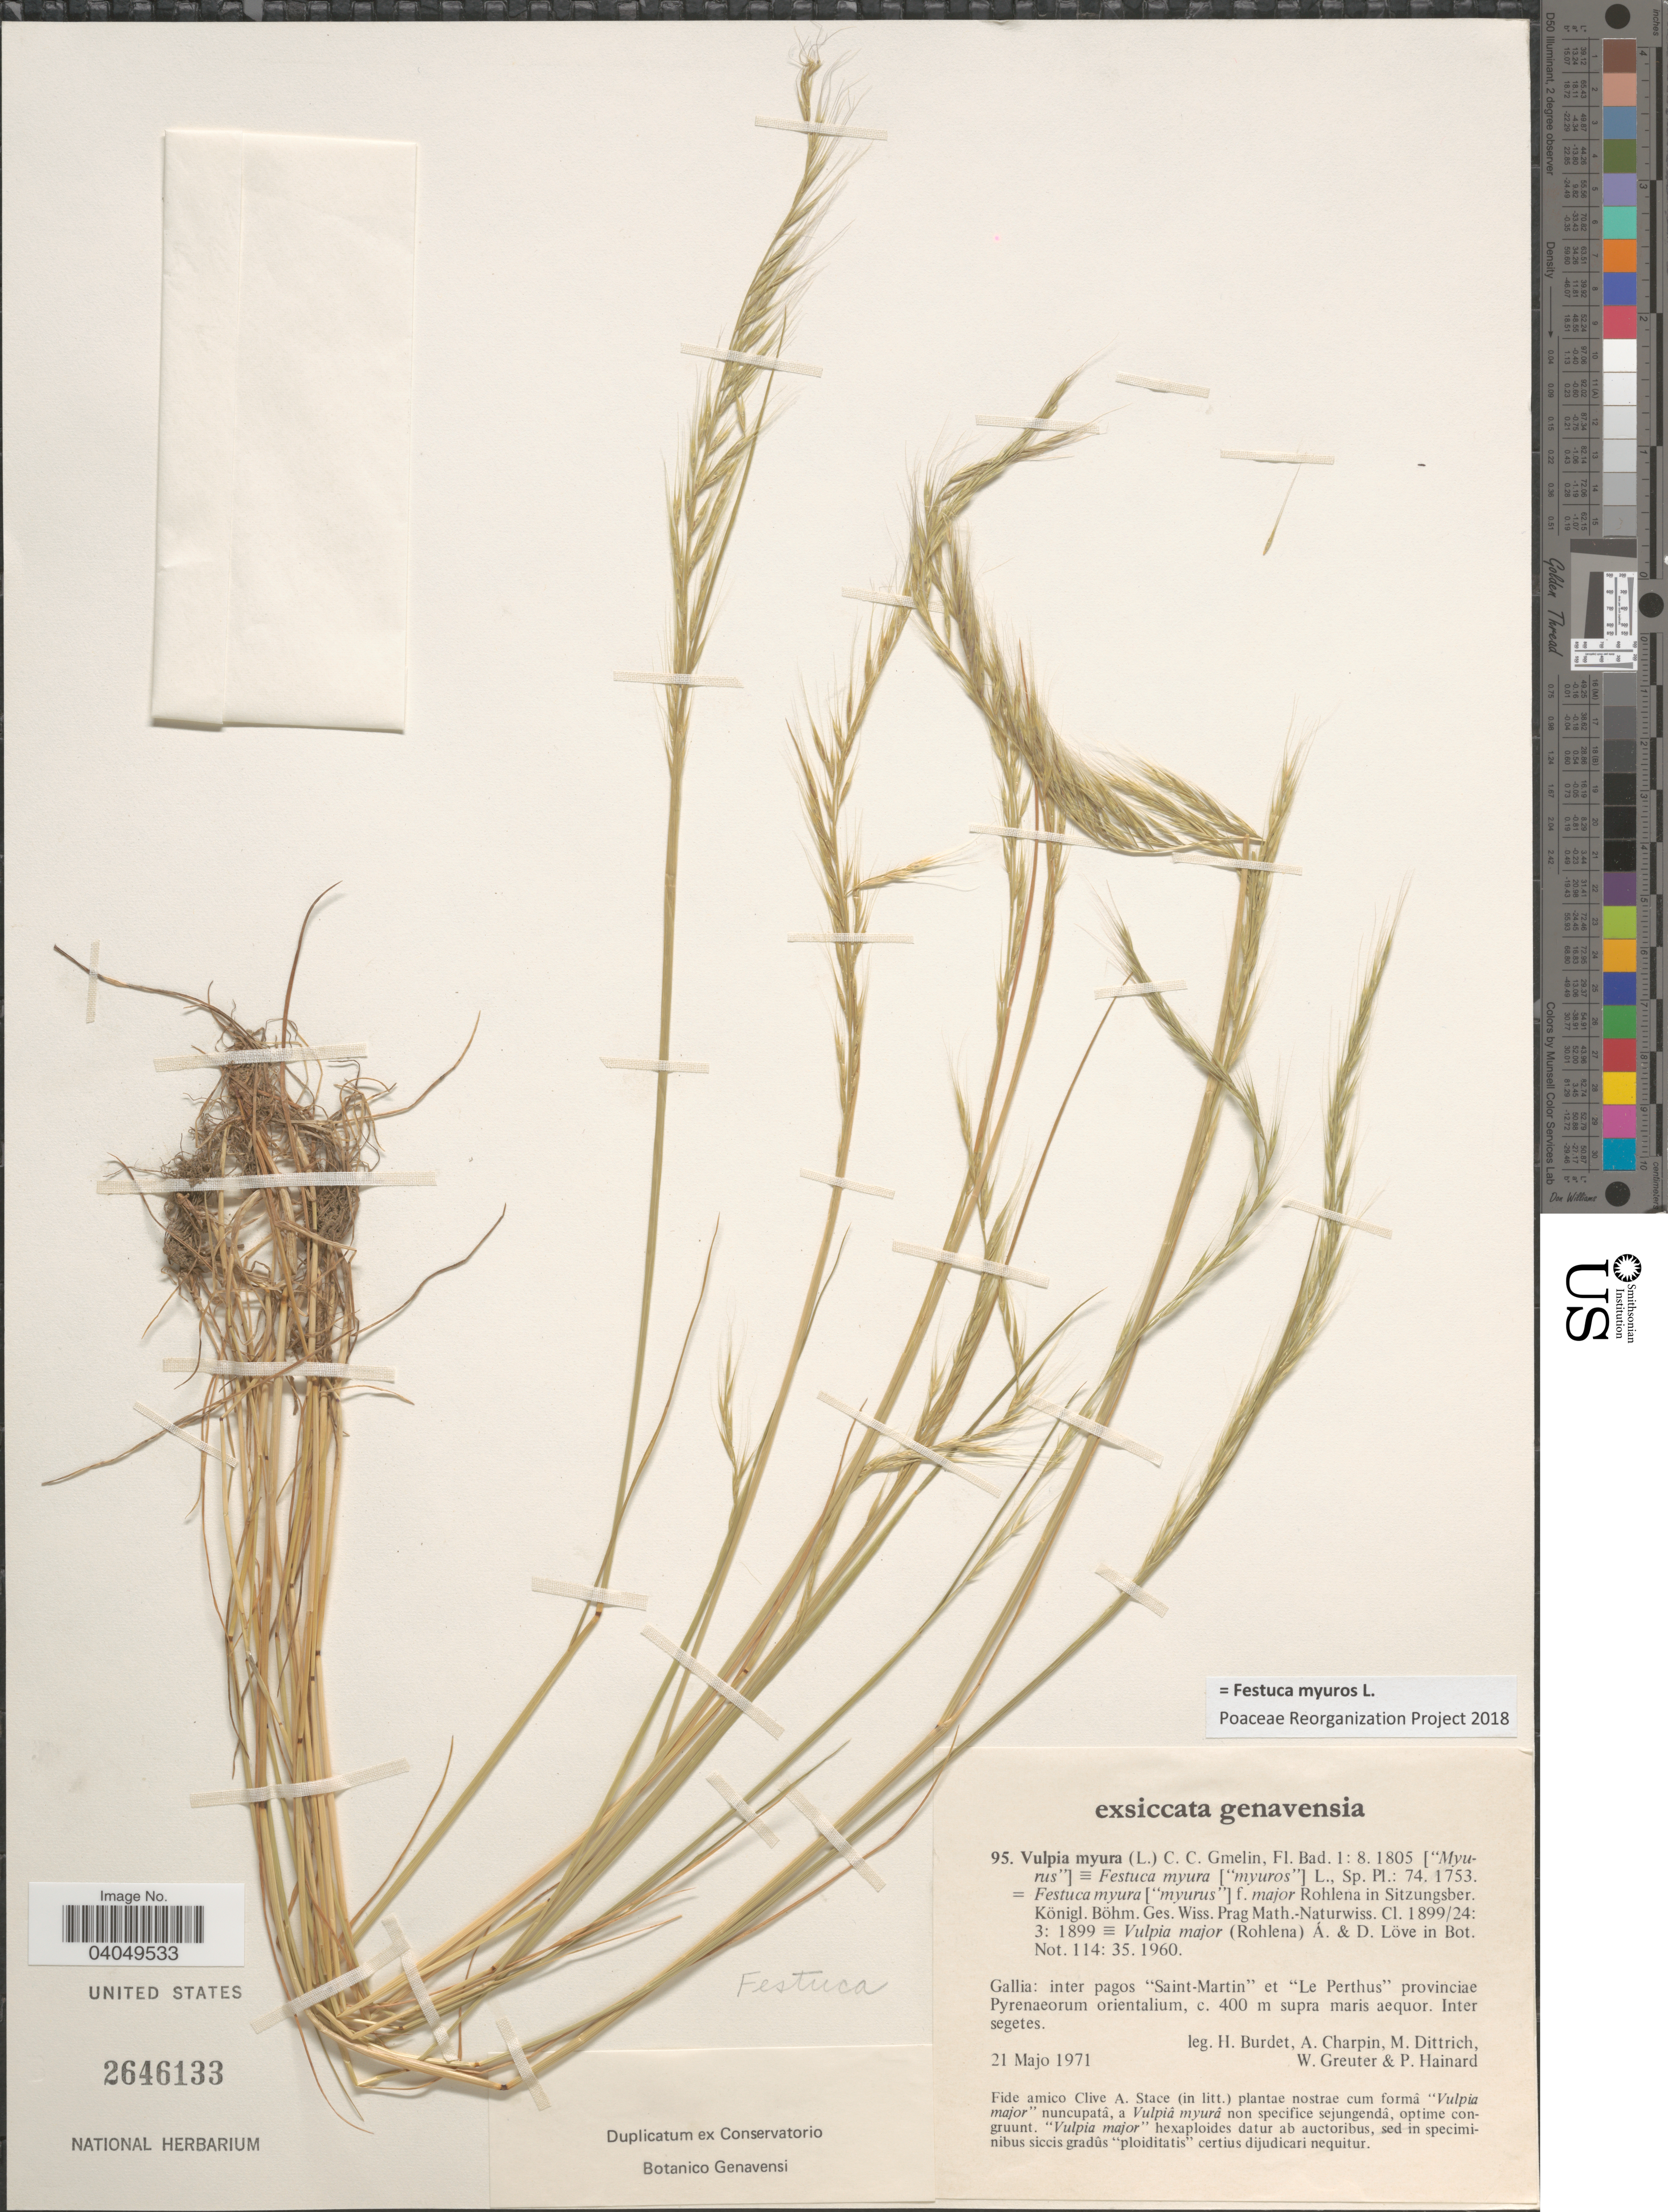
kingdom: Plantae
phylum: Tracheophyta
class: Liliopsida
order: Poales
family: Poaceae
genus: Festuca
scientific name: Festuca myuros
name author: L.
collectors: A. Charpin, M. Dittrich, W. Greuter & P. Hainard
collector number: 95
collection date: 1971-05-21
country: France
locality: Gallia: inter pagos "Saint-Martin" et "Le Perthus" provinciae Pyrenaeorum orientalium.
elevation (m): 400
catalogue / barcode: US 2646133